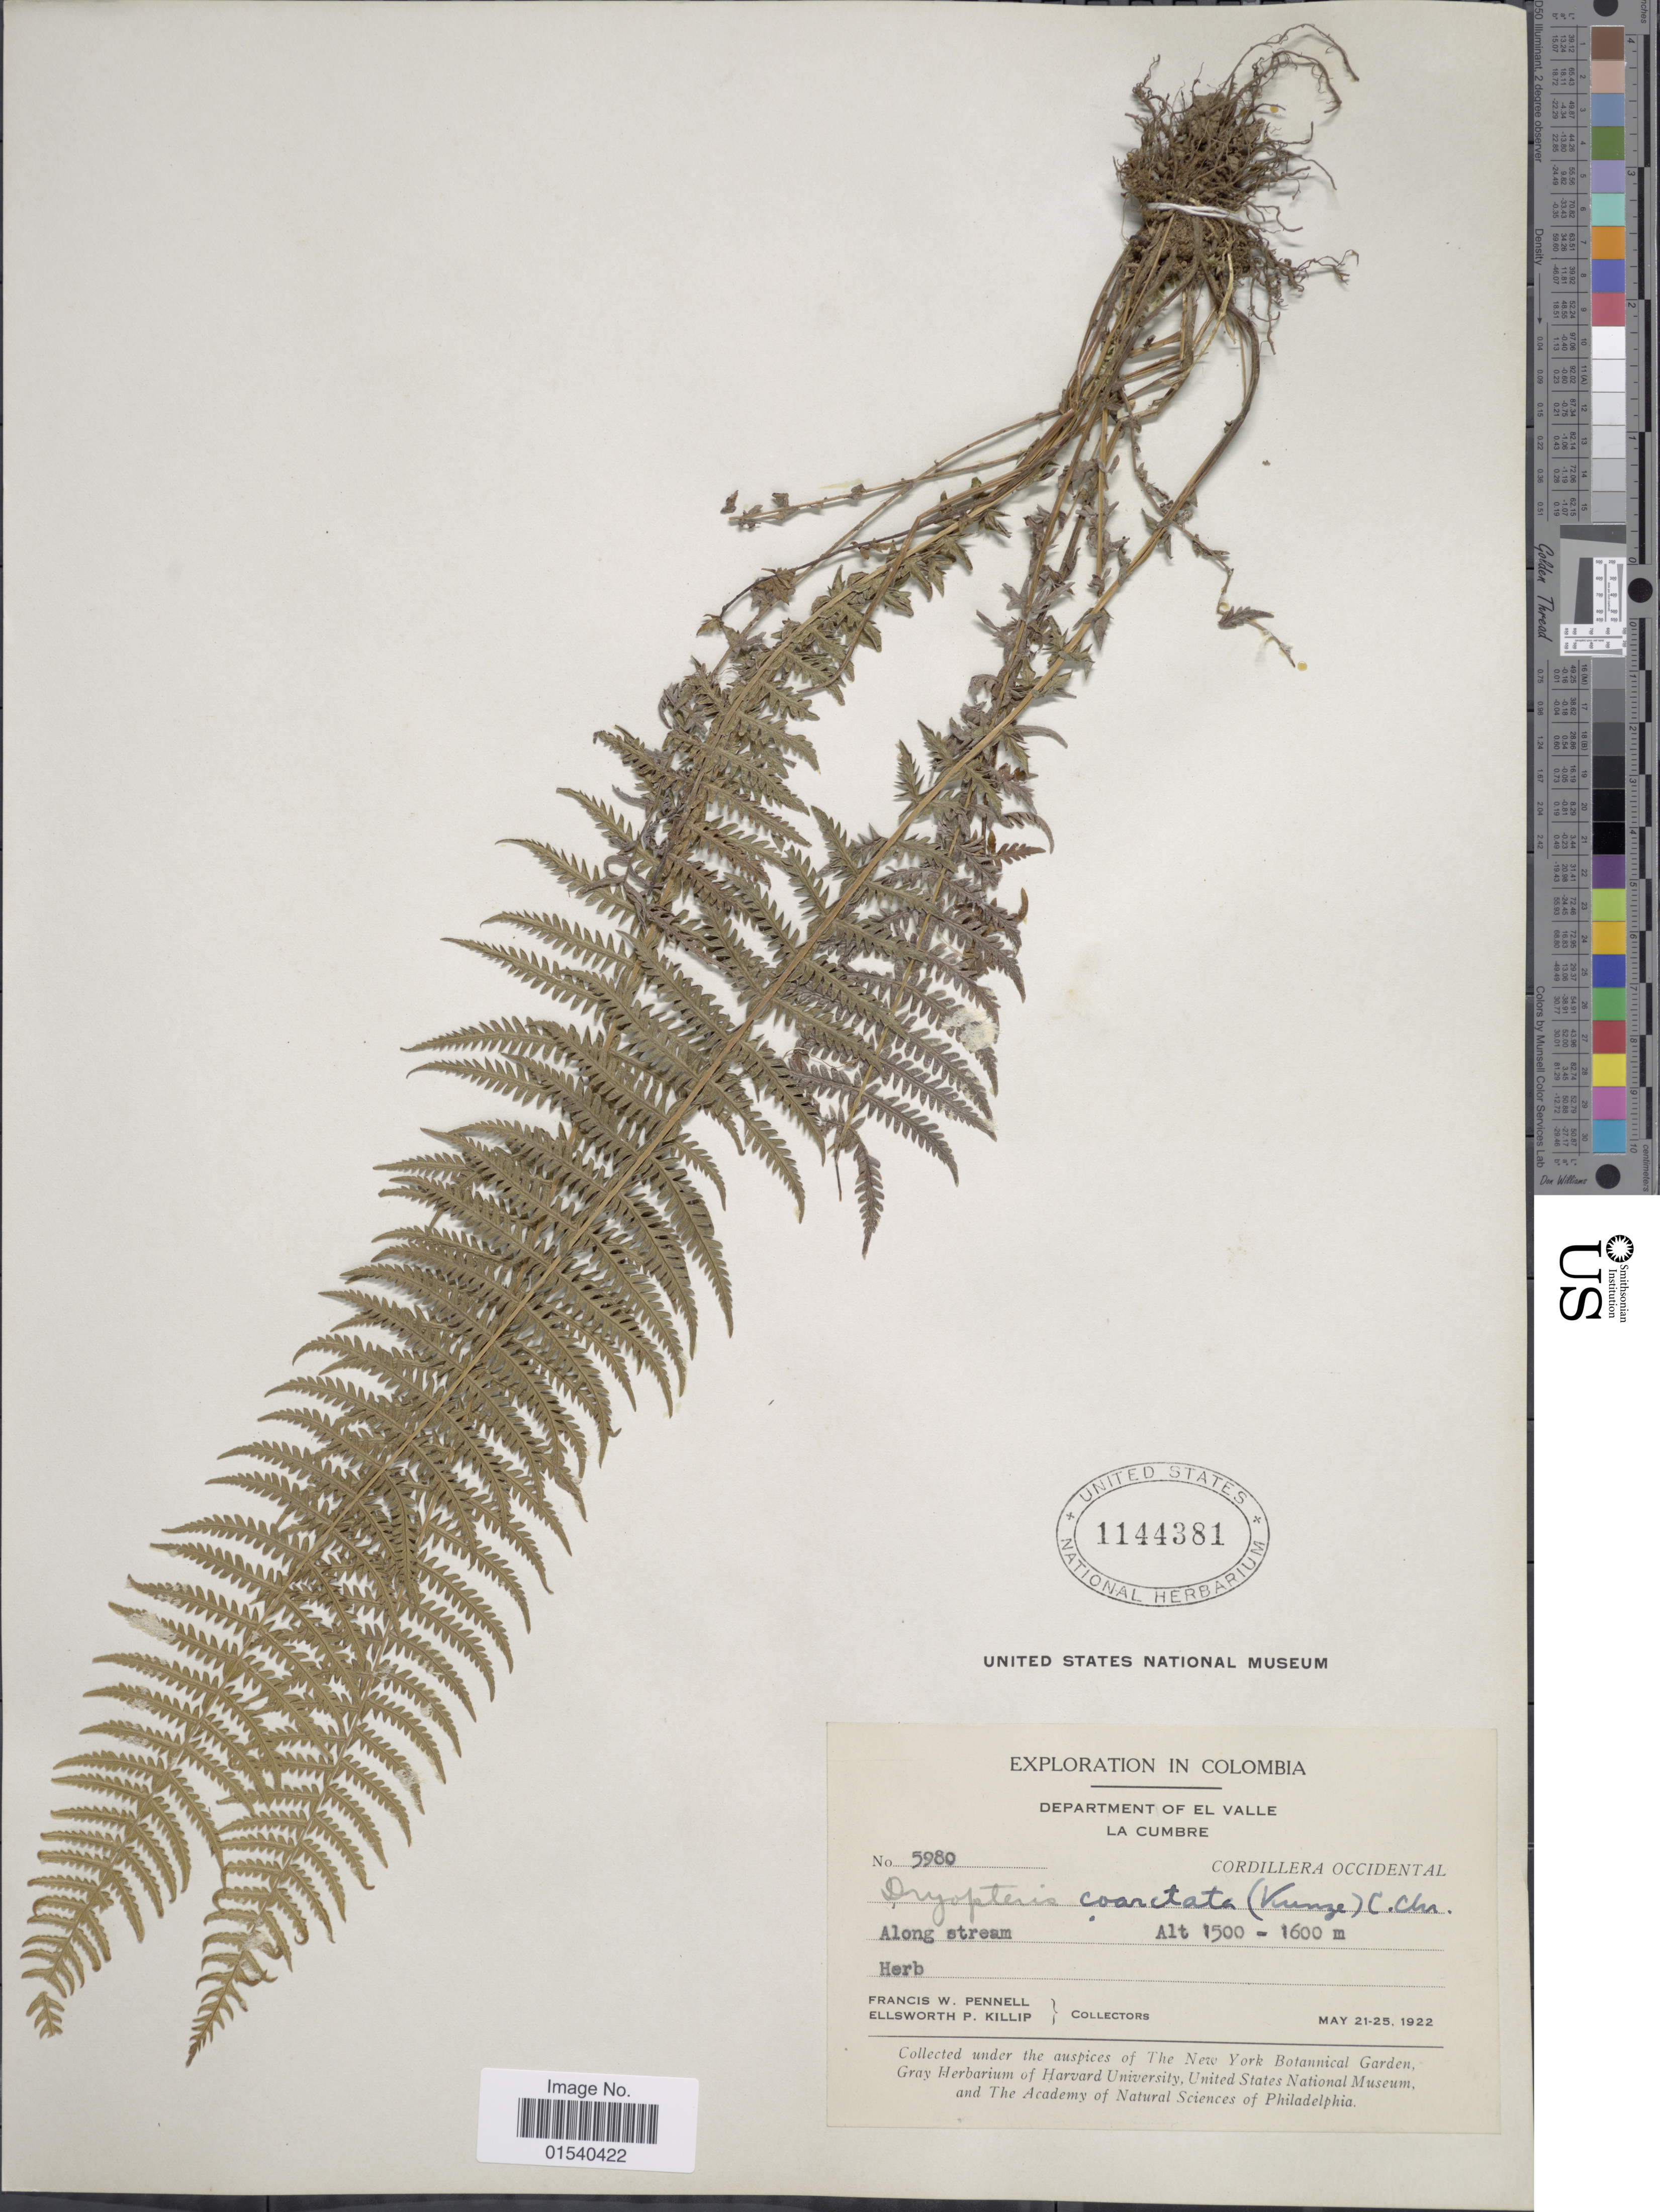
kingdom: Plantae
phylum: Tracheophyta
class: Polypodiopsida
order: Polypodiales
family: Thelypteridaceae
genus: Amauropelta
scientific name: Amauropelta opposita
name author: (Vahl) Pic. Serm.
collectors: F. W. Pennell & E. P. Killip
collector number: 5980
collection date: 1922-05-21/1922-05-25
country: Colombia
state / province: Valle del Cauca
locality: Department of El Valle La Cumbre, Cordillera Occidental, Along stream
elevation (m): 1500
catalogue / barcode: US 1144381